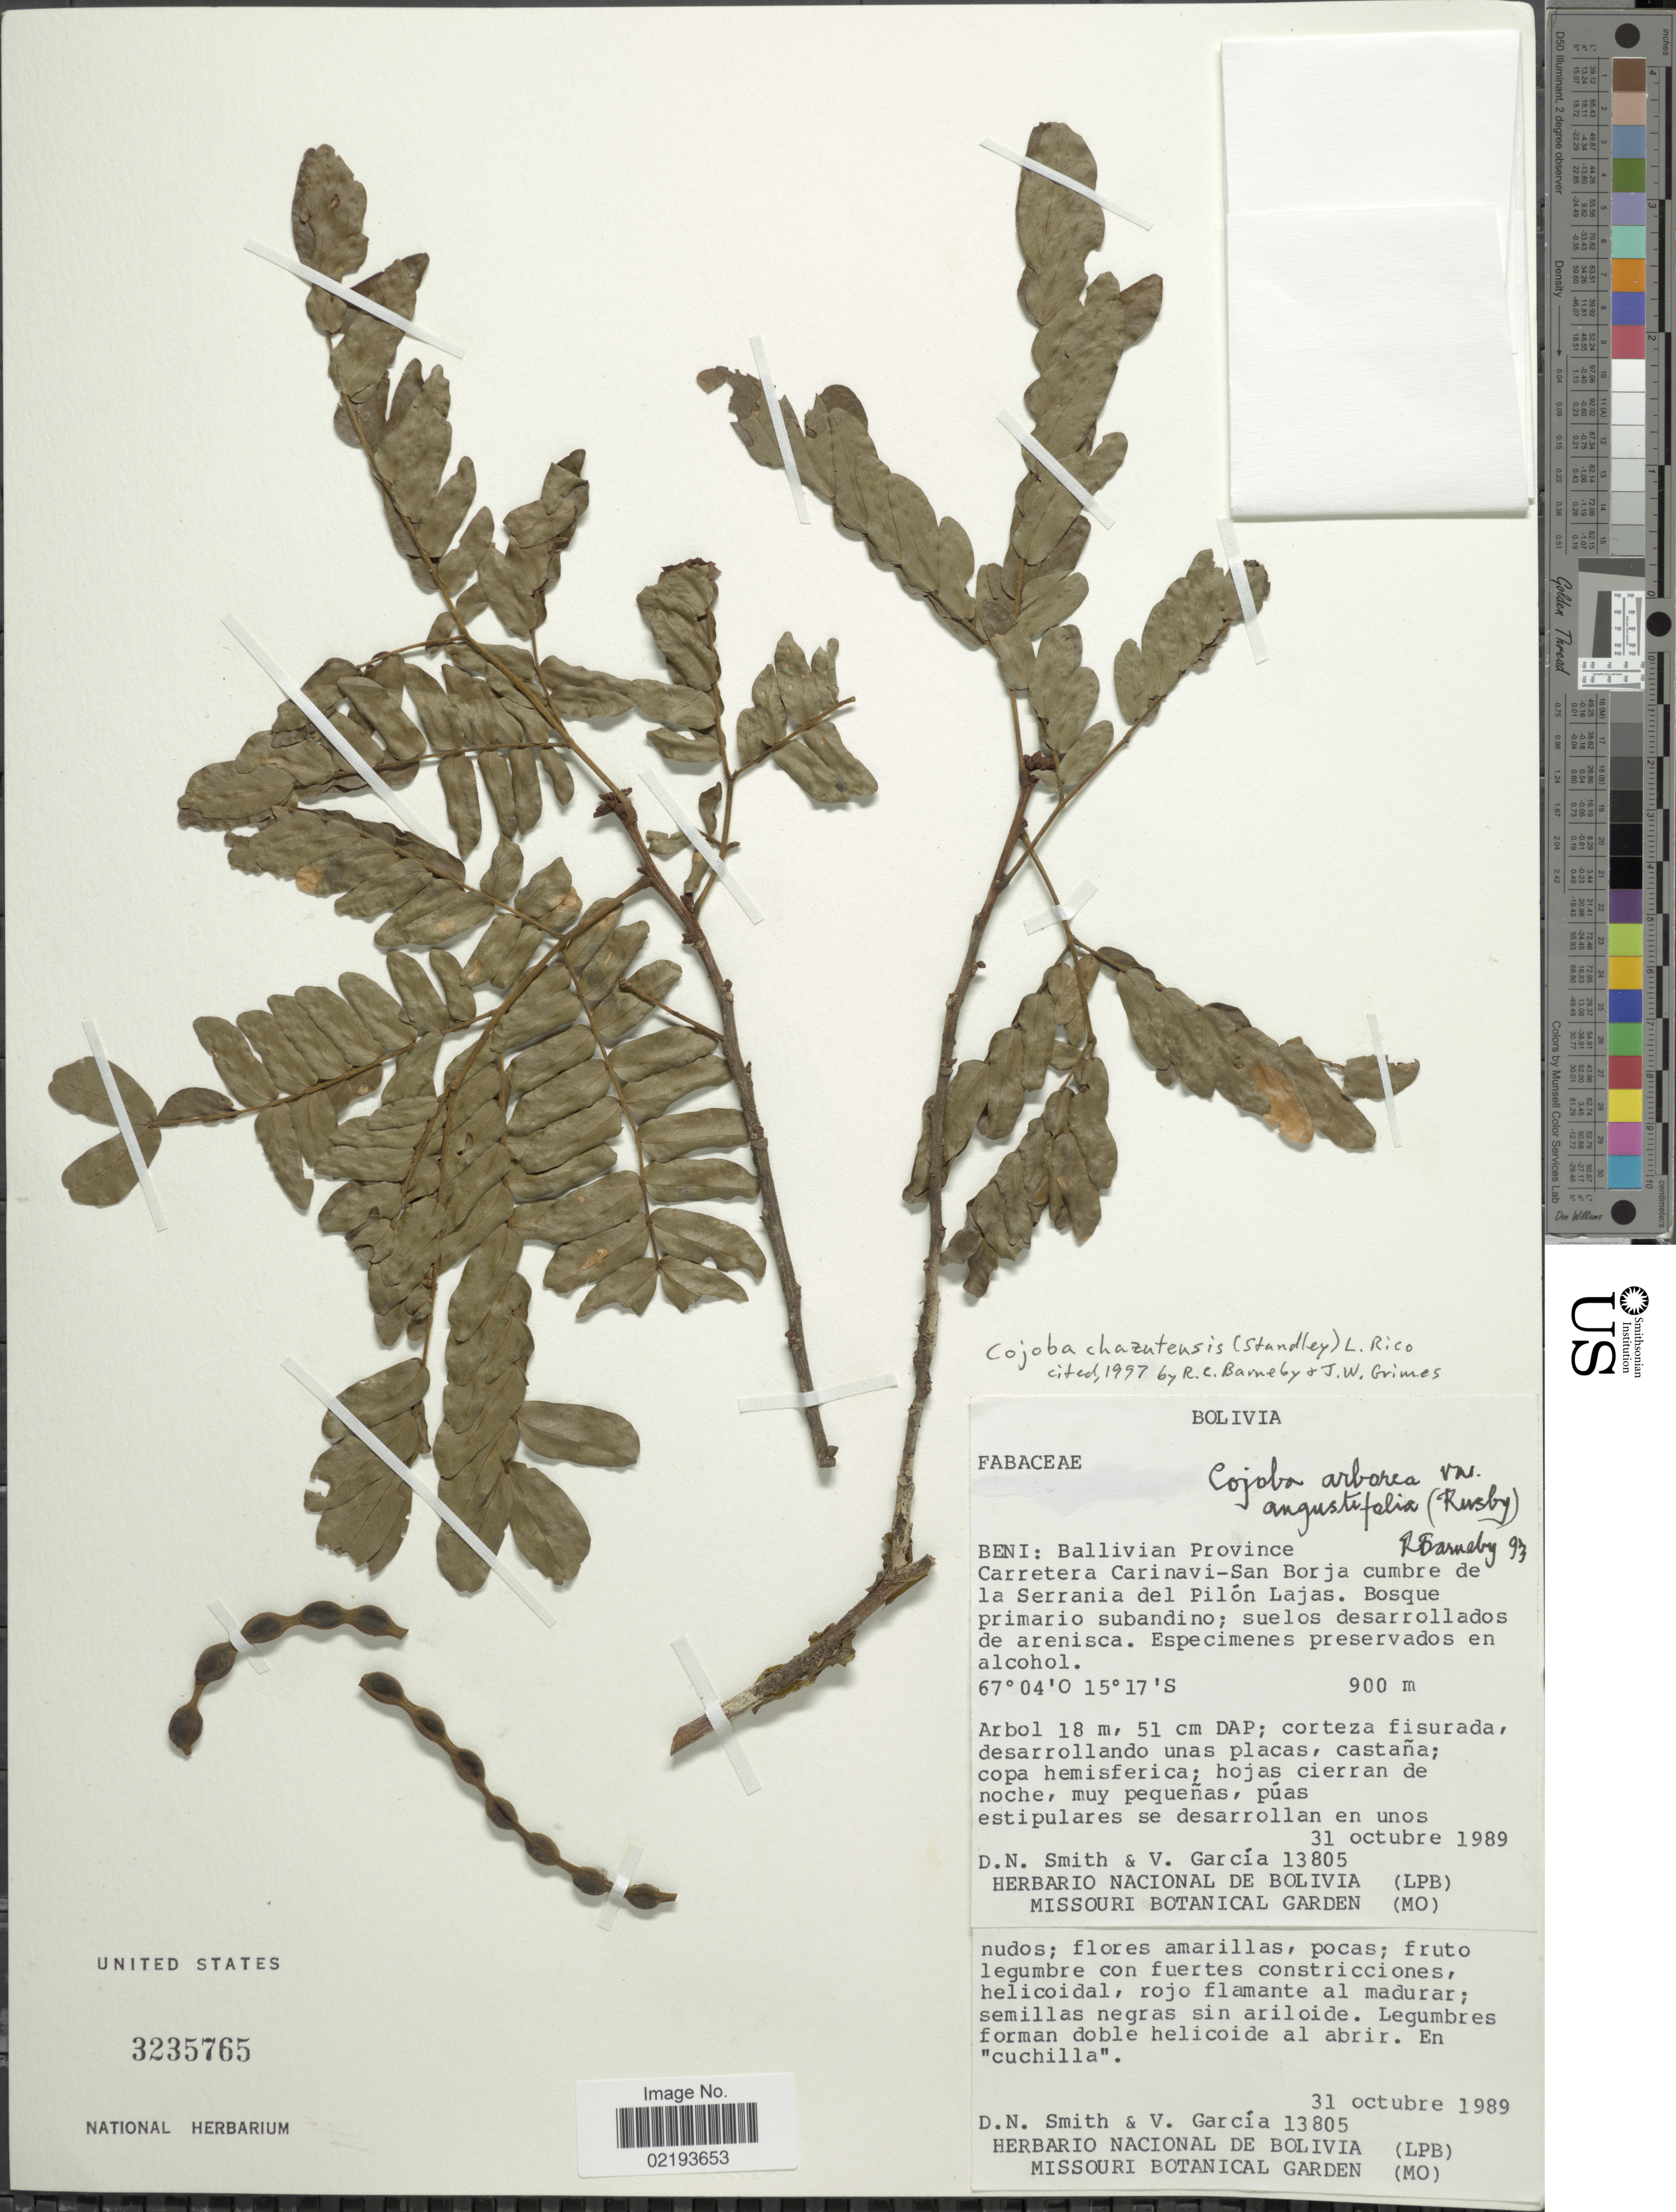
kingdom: Plantae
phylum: Tracheophyta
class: Magnoliopsida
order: Fabales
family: Fabaceae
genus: Cojoba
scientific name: Cojoba chazutensis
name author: (Standl.) L. Rico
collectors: D. Smith & V. Garcia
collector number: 13805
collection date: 1989-10-31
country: Bolivia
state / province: Beni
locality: Ballivian Porivnce, Carretera Carinavi-San Borja cumbre de la Serrania del Pilón Lajas. Bosque primario subandino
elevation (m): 900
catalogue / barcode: US 3235765